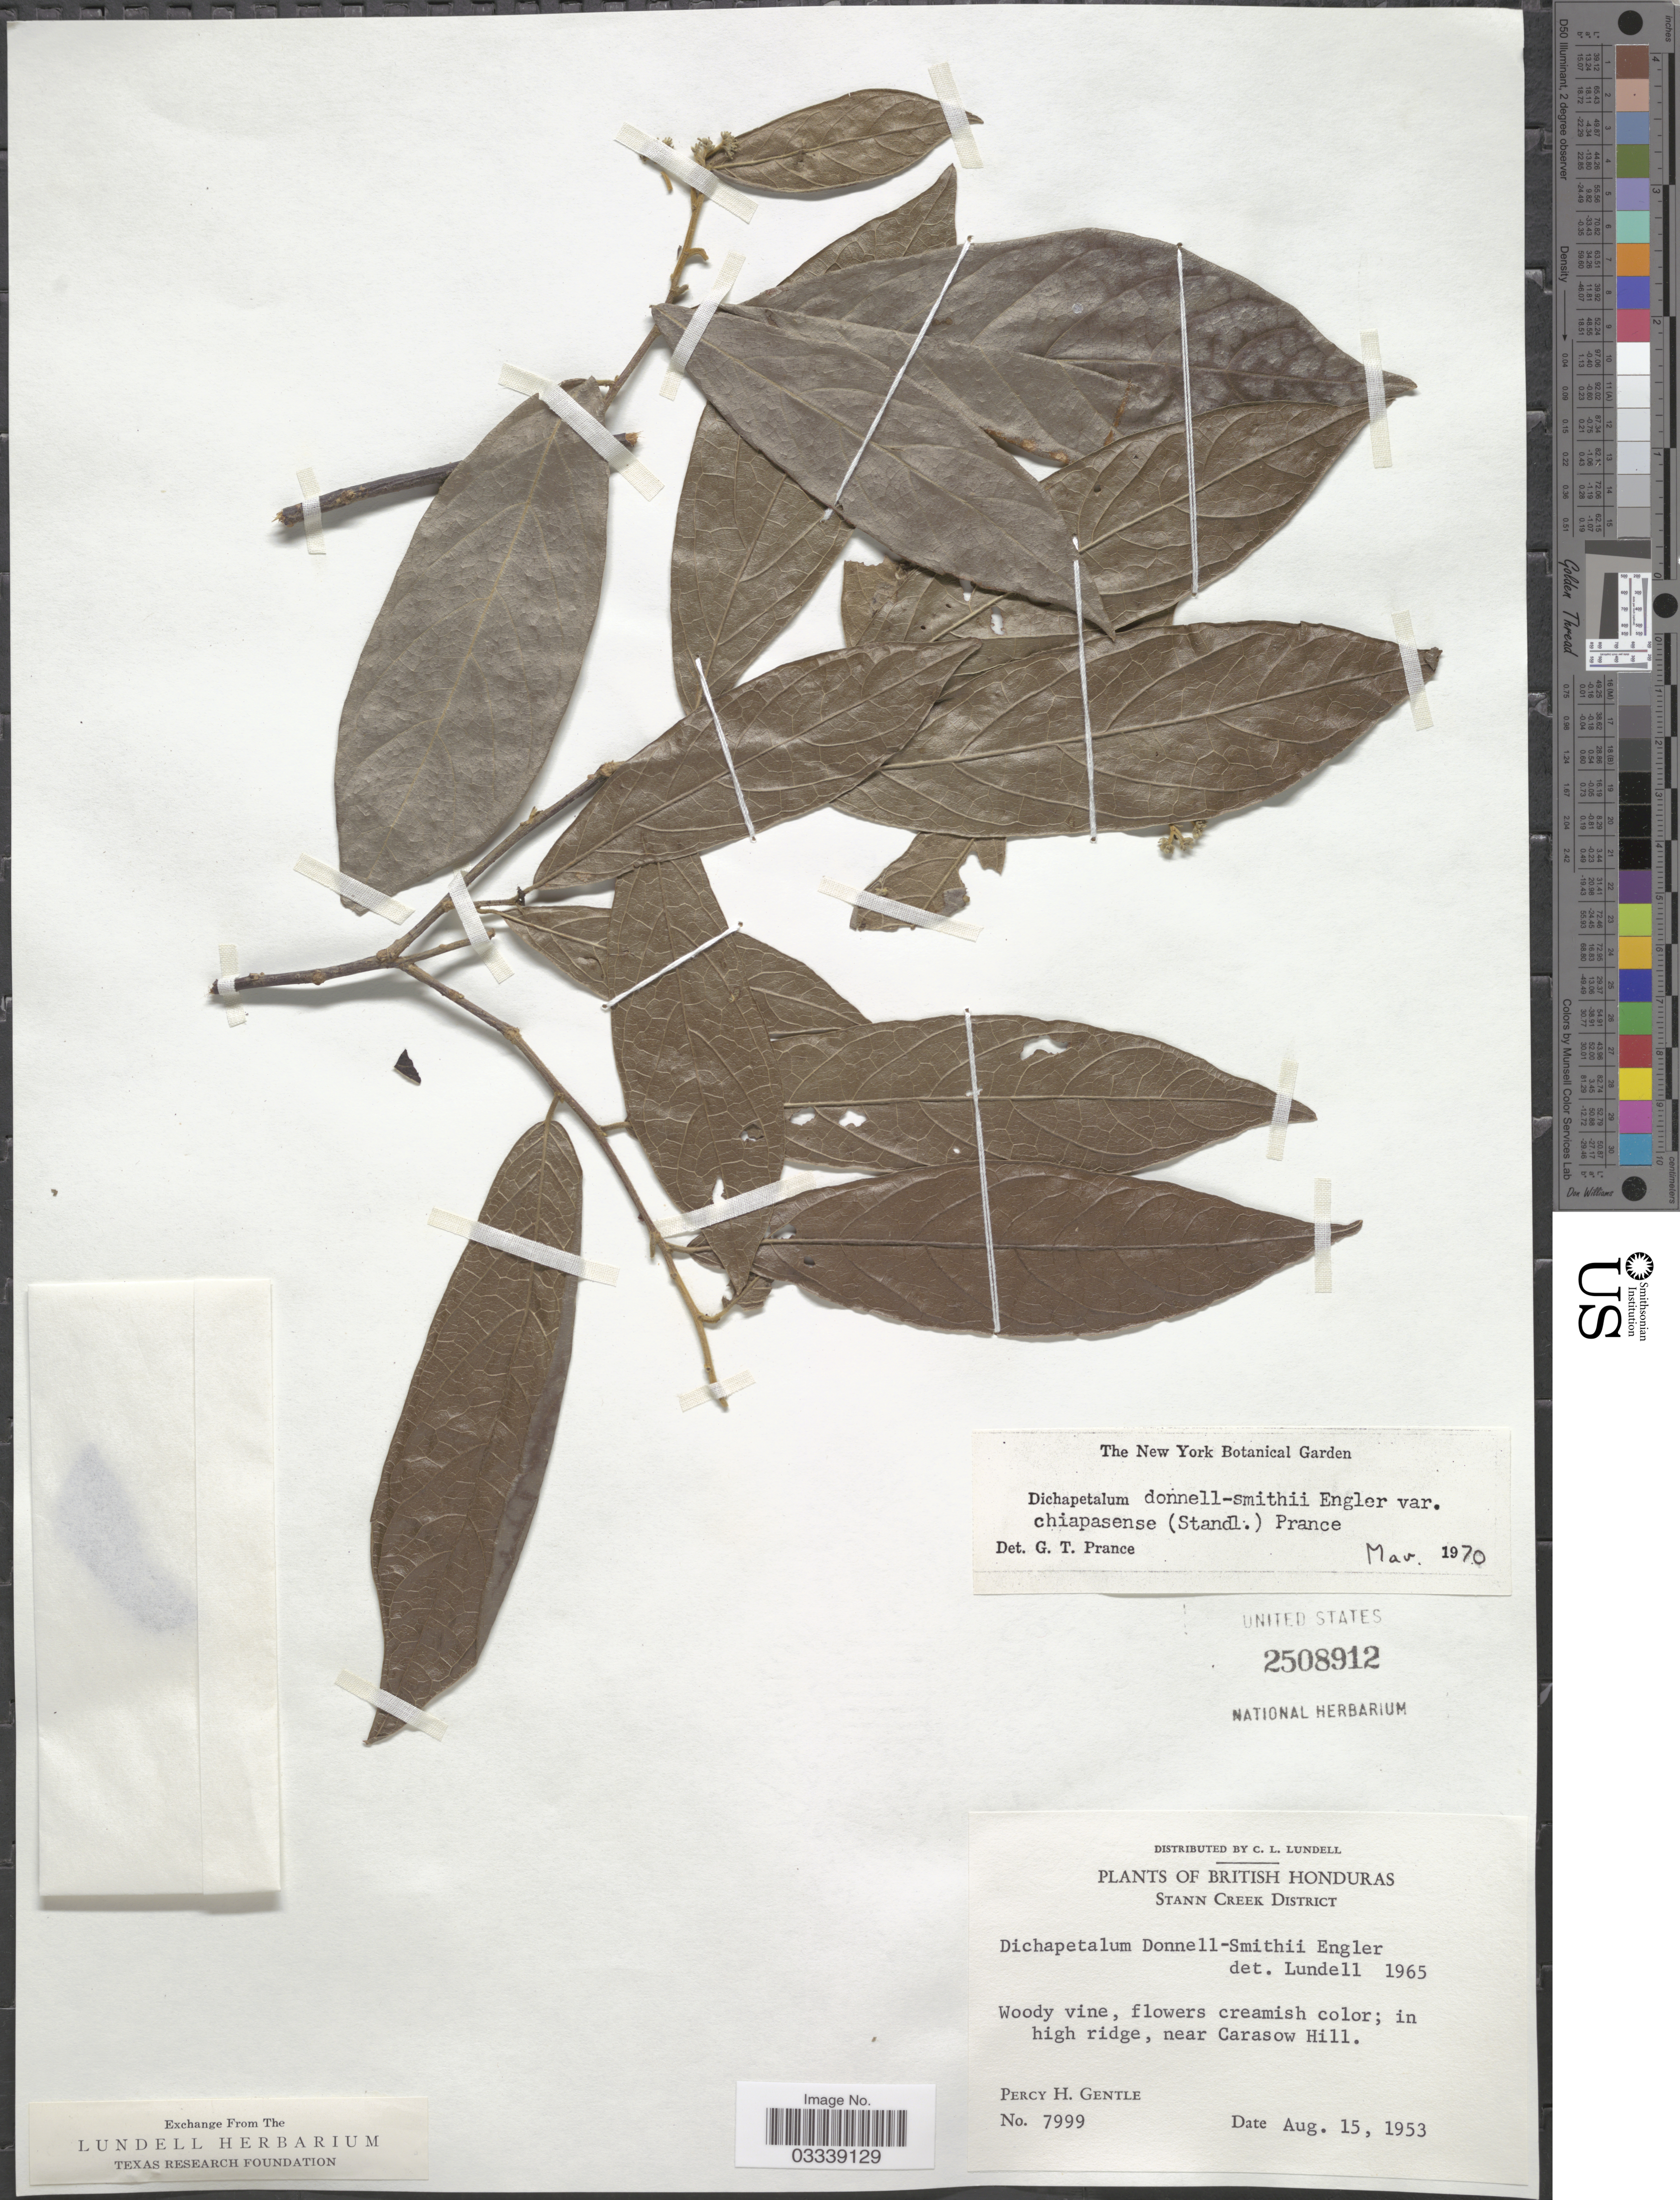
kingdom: Plantae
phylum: Tracheophyta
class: Magnoliopsida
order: Malpighiales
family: Dichapetalaceae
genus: Dichapetalum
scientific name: Dichapetalum donnell-smithii var. chiapasense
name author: (Standl.) Prance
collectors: P. H. Gentle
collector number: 7999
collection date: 1953-08-15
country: Belize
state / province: Stann Creek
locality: British Honduras. Stann Creek District; in high ridge, near Carasow Hill.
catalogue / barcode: US 2508912